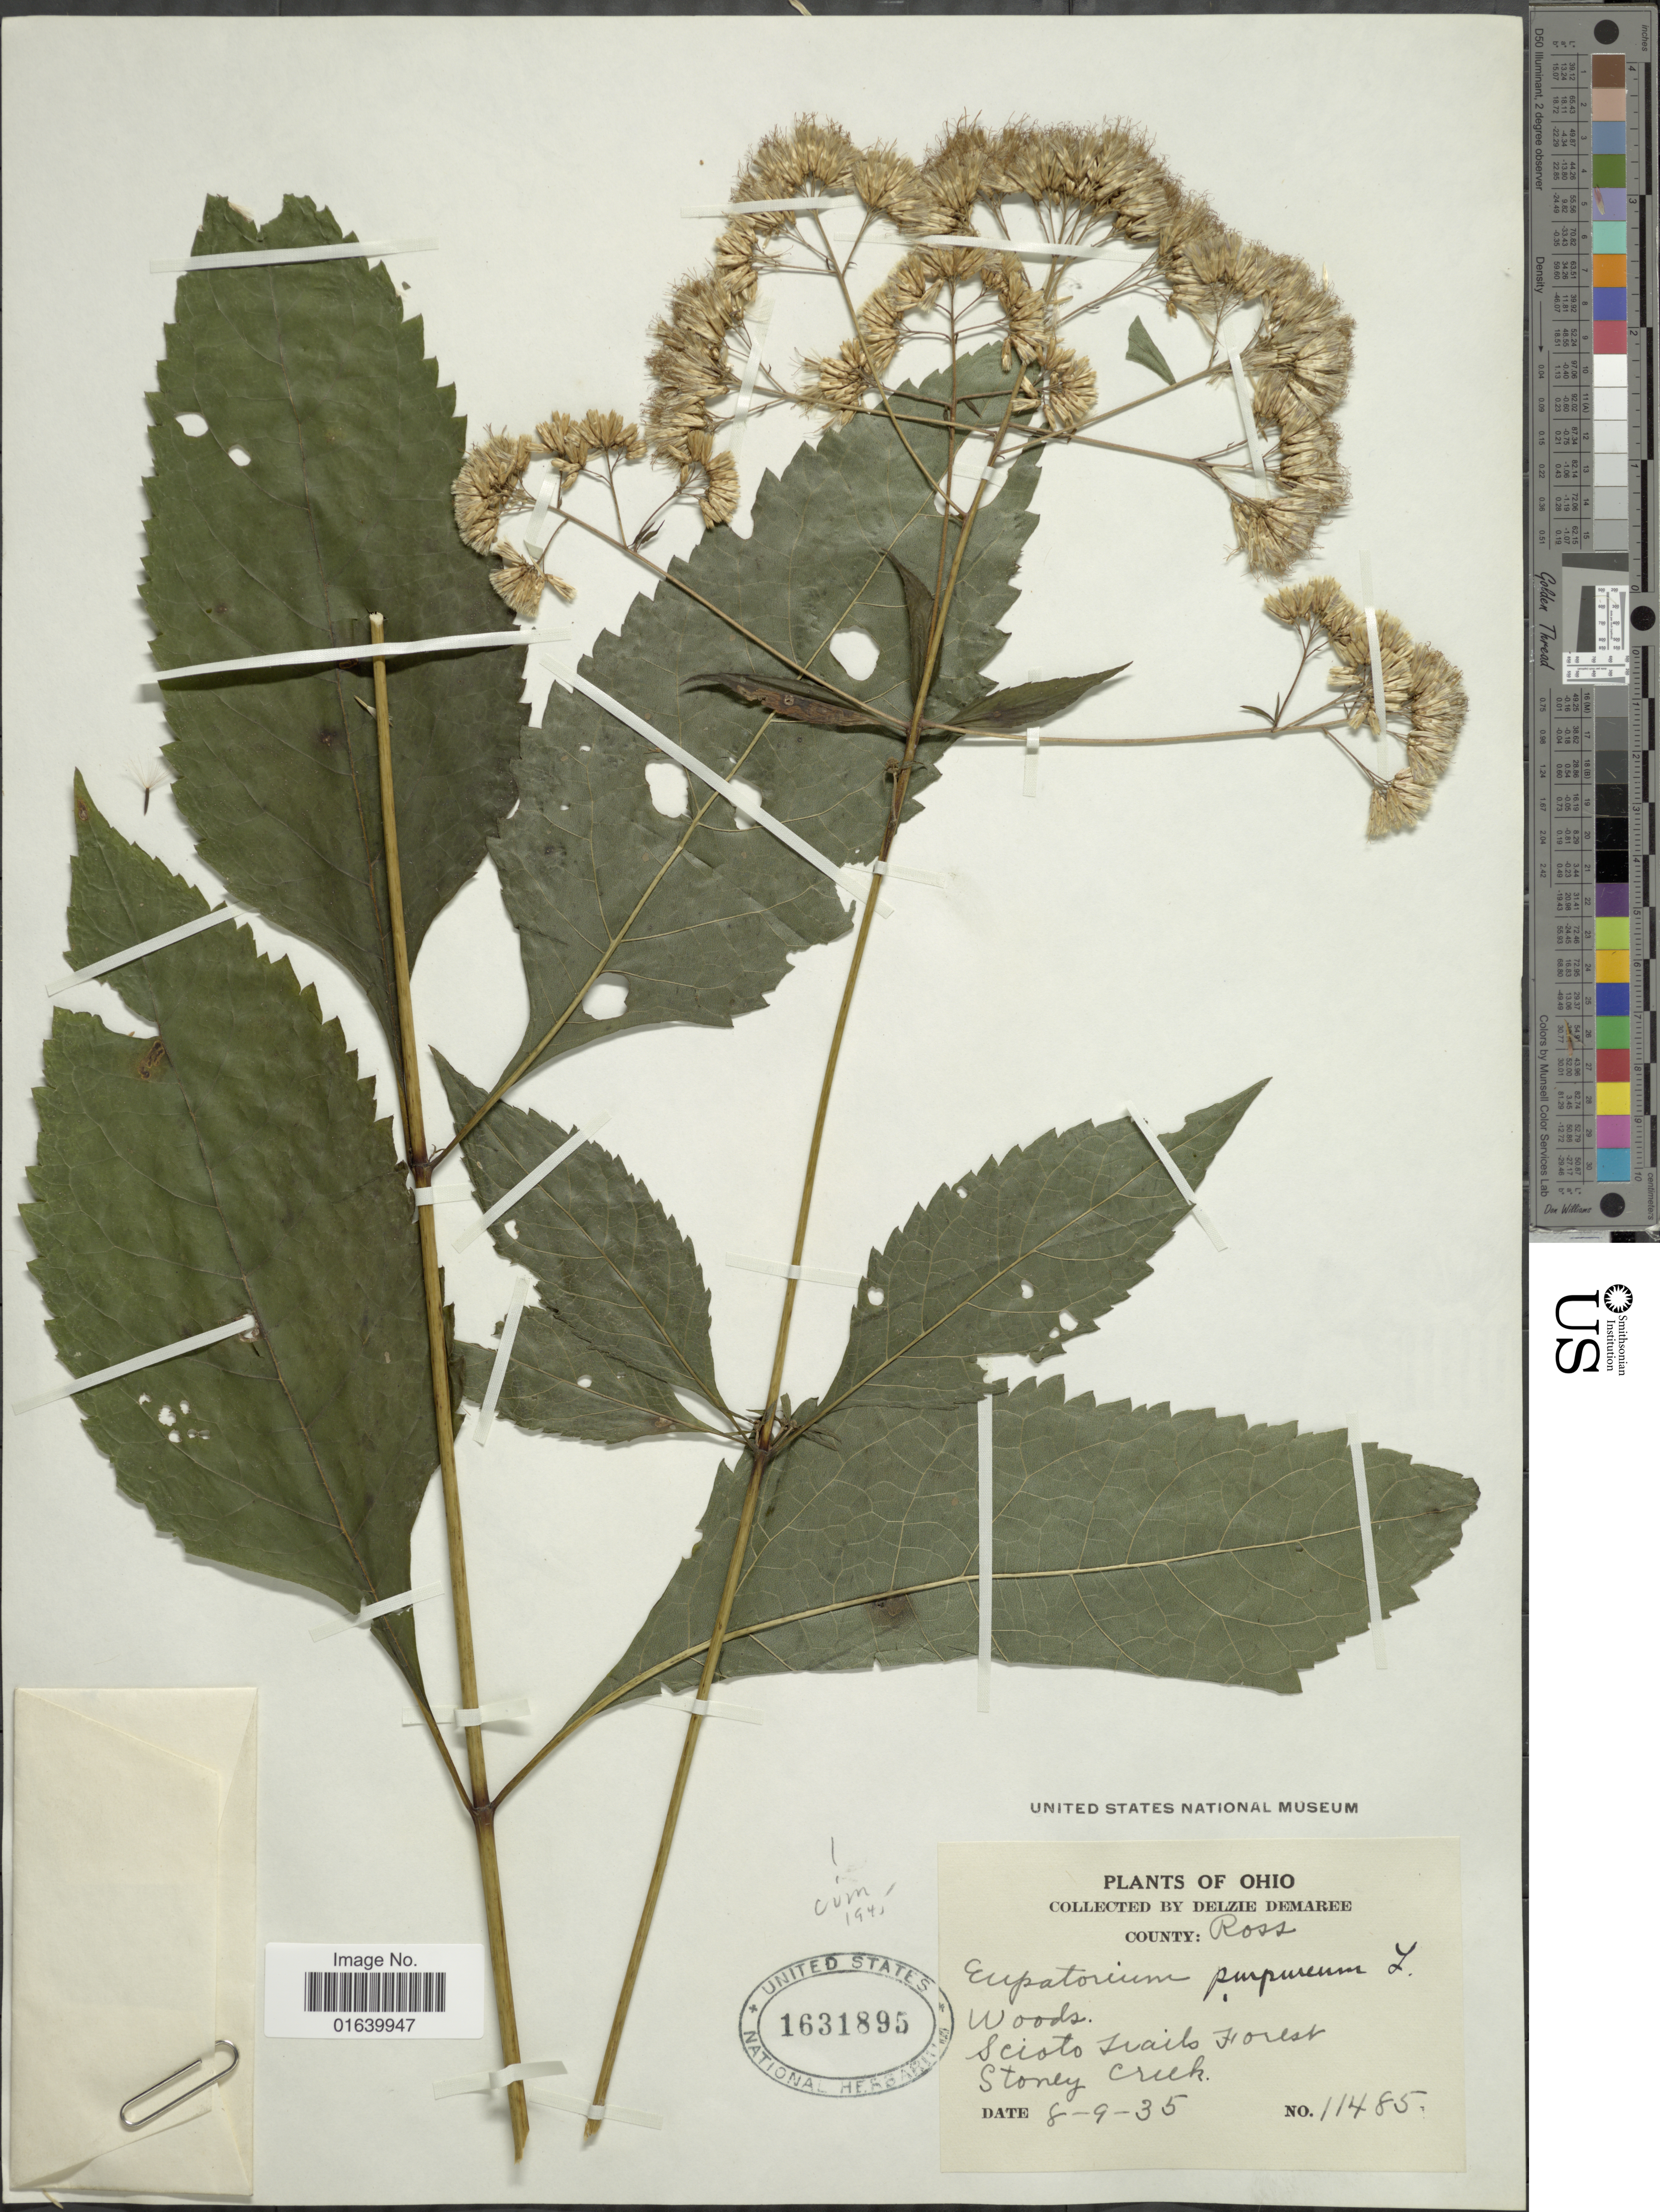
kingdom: Plantae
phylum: Tracheophyta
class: Magnoliopsida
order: Asterales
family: Asteraceae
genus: Eupatorium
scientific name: Eupatorium purpureum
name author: (L.) E.E. Lamont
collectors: D. Demaree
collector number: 11485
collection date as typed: Transcribed d/m/y: 9/8/35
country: United States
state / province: Ohio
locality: Ohio, County: Ross, Scioto trails Forest, Stoney Creek.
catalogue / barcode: US 1631895